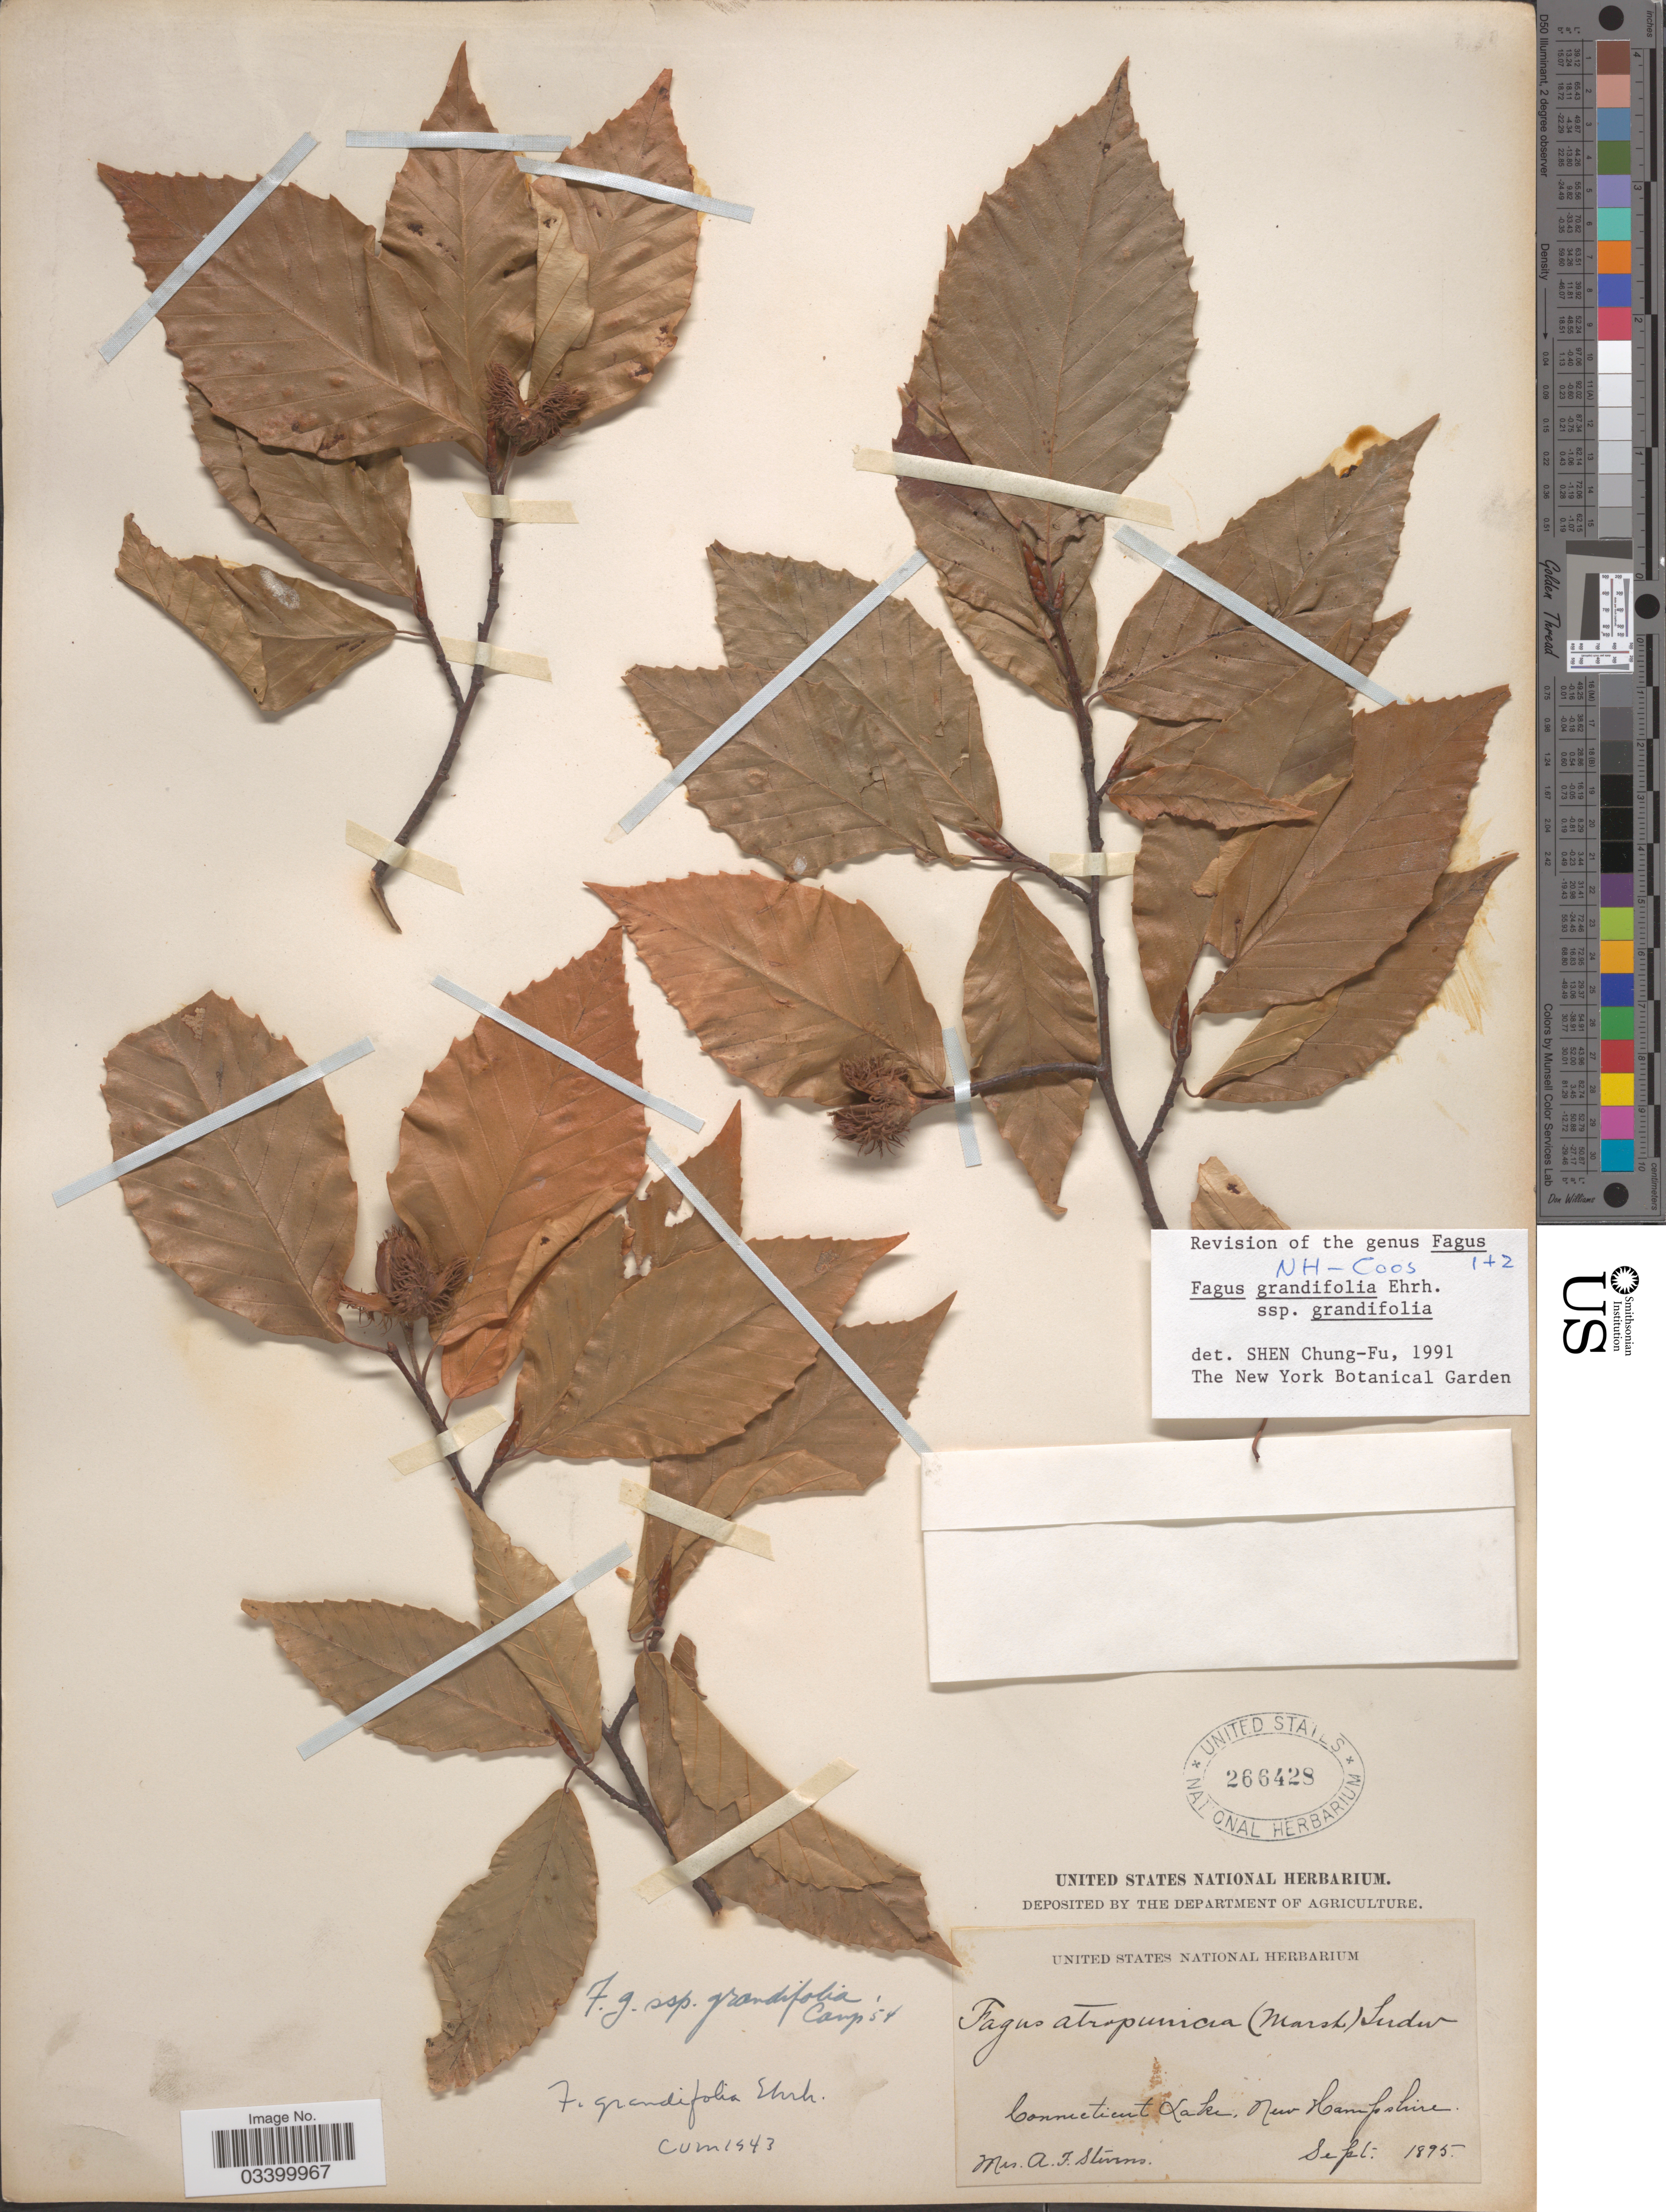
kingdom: Plantae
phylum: Tracheophyta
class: Magnoliopsida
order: Fagales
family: Fagaceae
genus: Fagus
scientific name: Fagus grandifolia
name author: Ehrh.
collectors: A. F. Stevens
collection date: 1895-09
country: United States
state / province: New Hampshire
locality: Connecticut Lake.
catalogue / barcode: US 266428